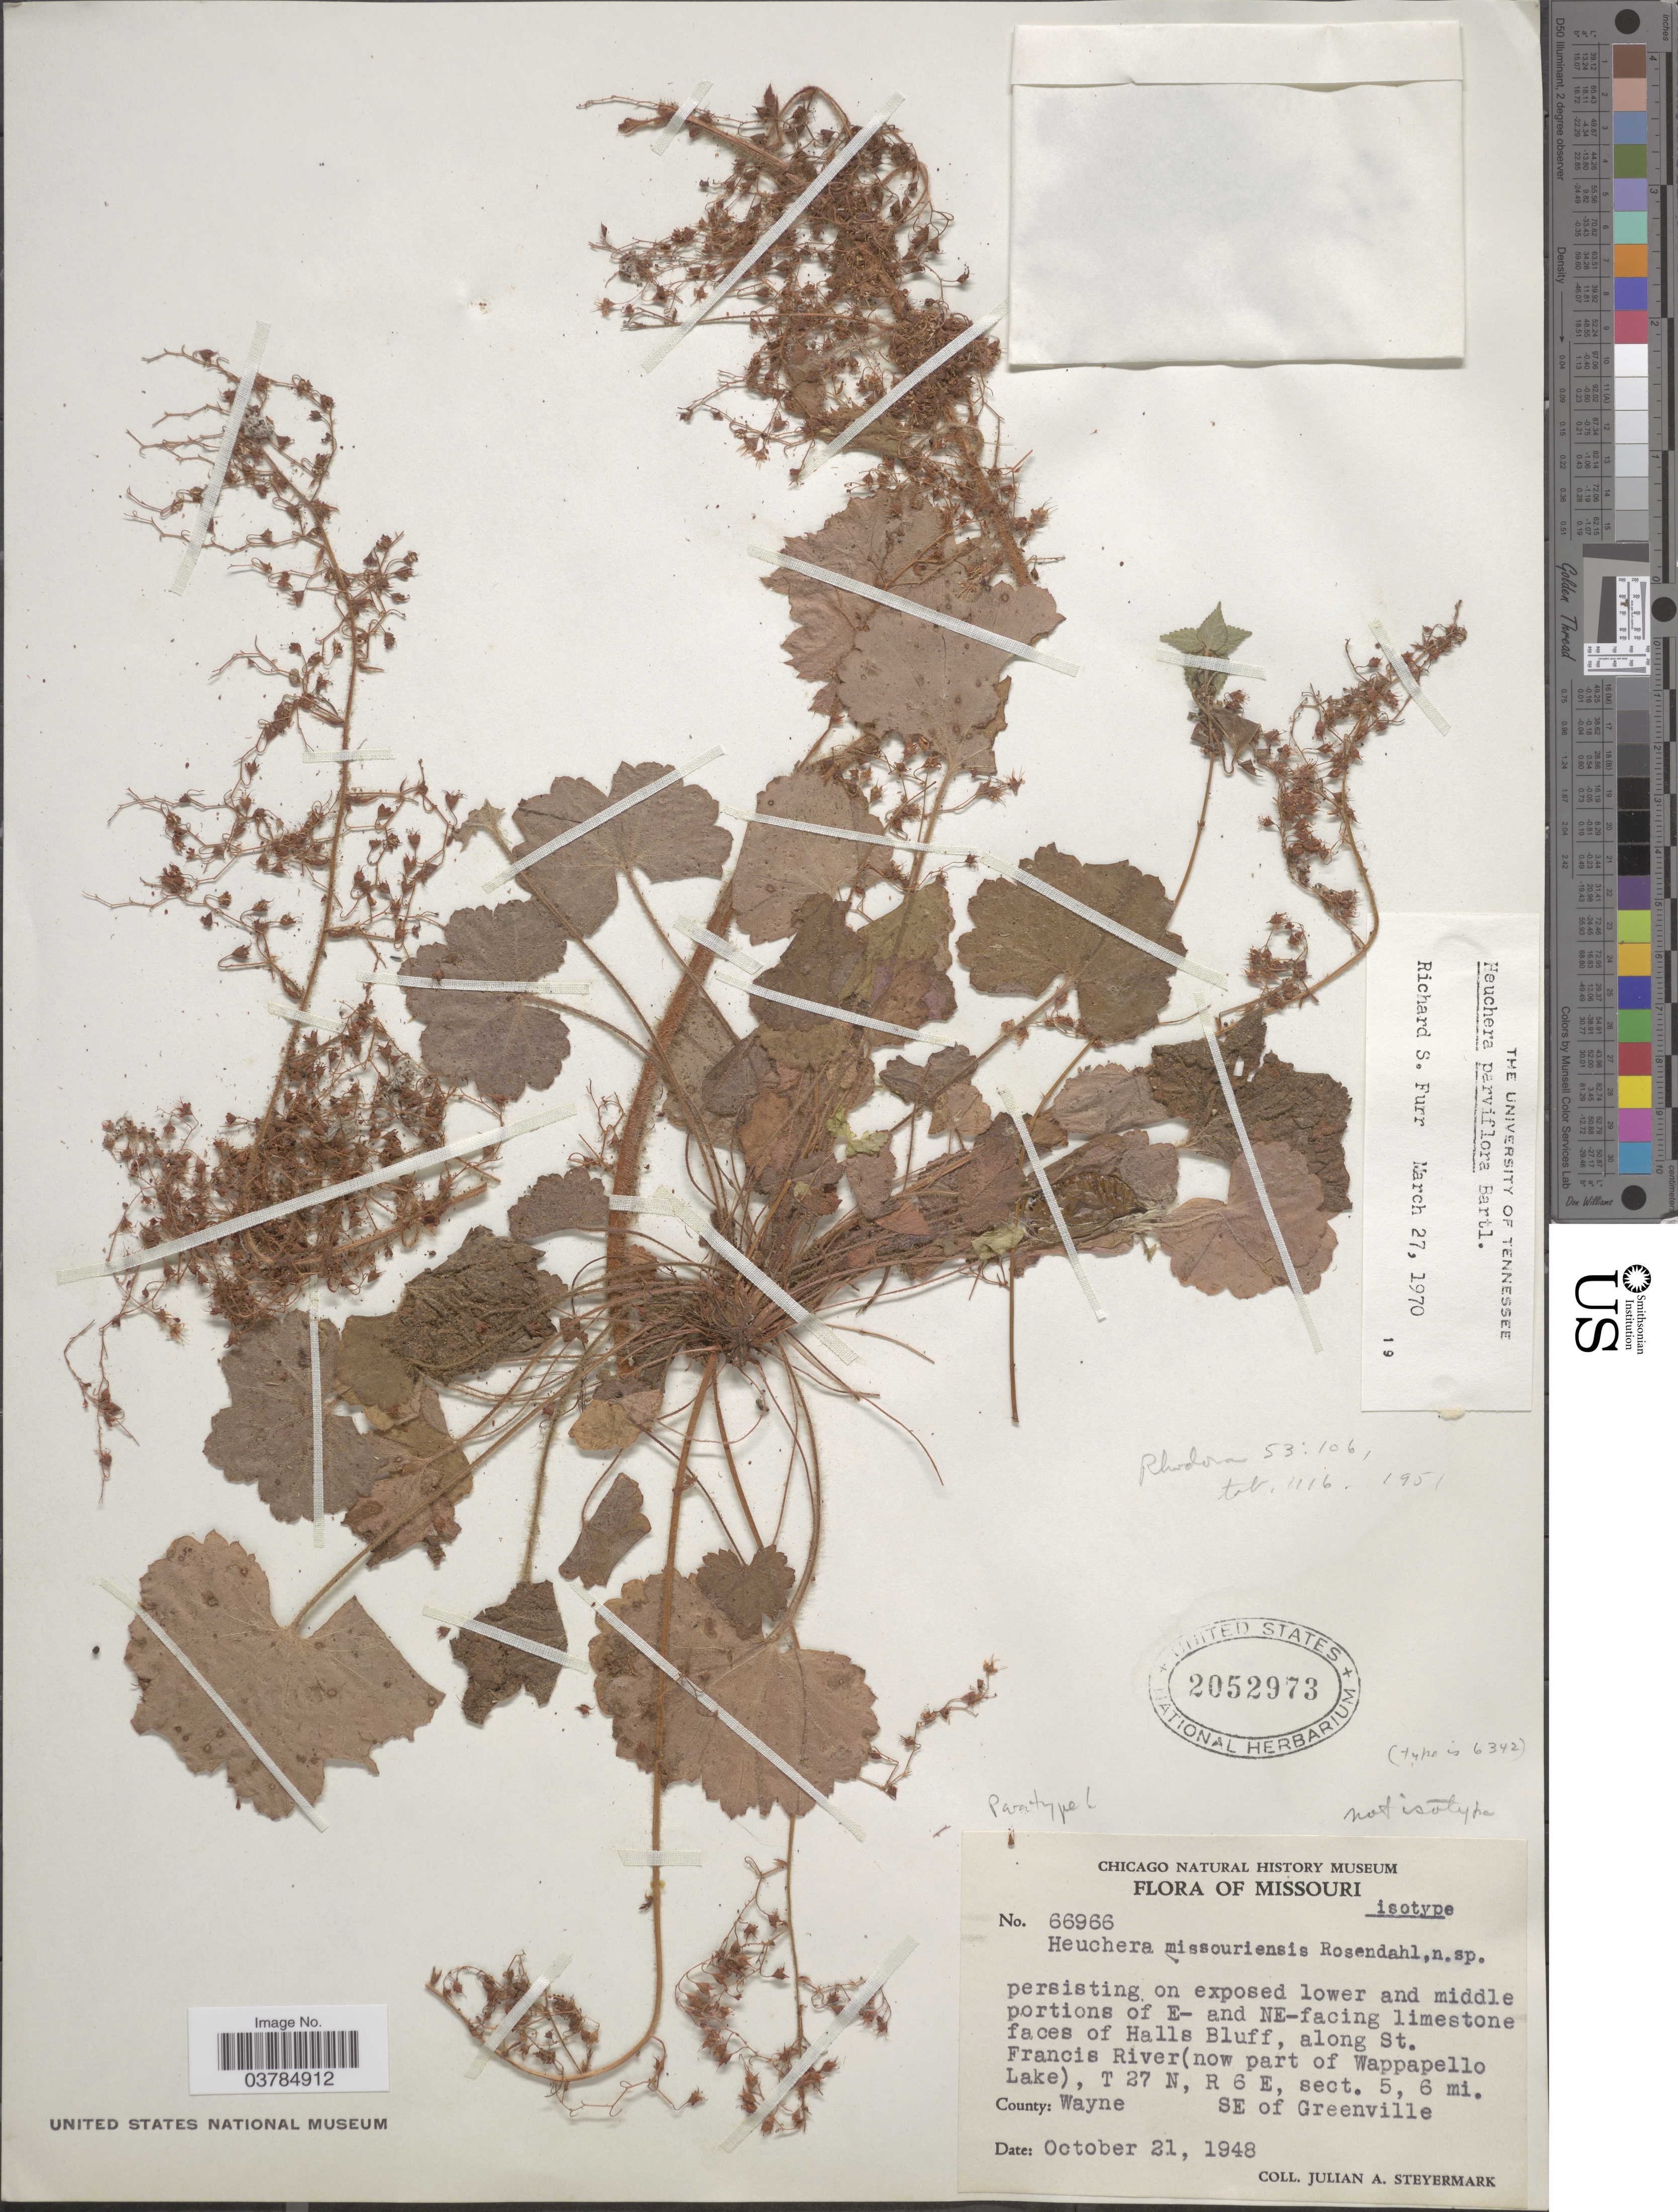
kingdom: Plantae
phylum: Tracheophyta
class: Magnoliopsida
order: Saxifragales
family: Saxifragaceae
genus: Heuchera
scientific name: Heuchera parviflora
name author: Bartl.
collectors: J. Steyermark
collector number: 66966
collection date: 1948-10-21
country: United States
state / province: Missouri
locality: Persisting on exposed lower and middle portions of E- and NE- facing limestone faces of Halls Bluff, along St. Francis River (now part of Wappapello Lake), T 27 N, R 6 E, sect. 5, 6 mi. SE of Greenville. County: Wayne.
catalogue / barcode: US 2052973